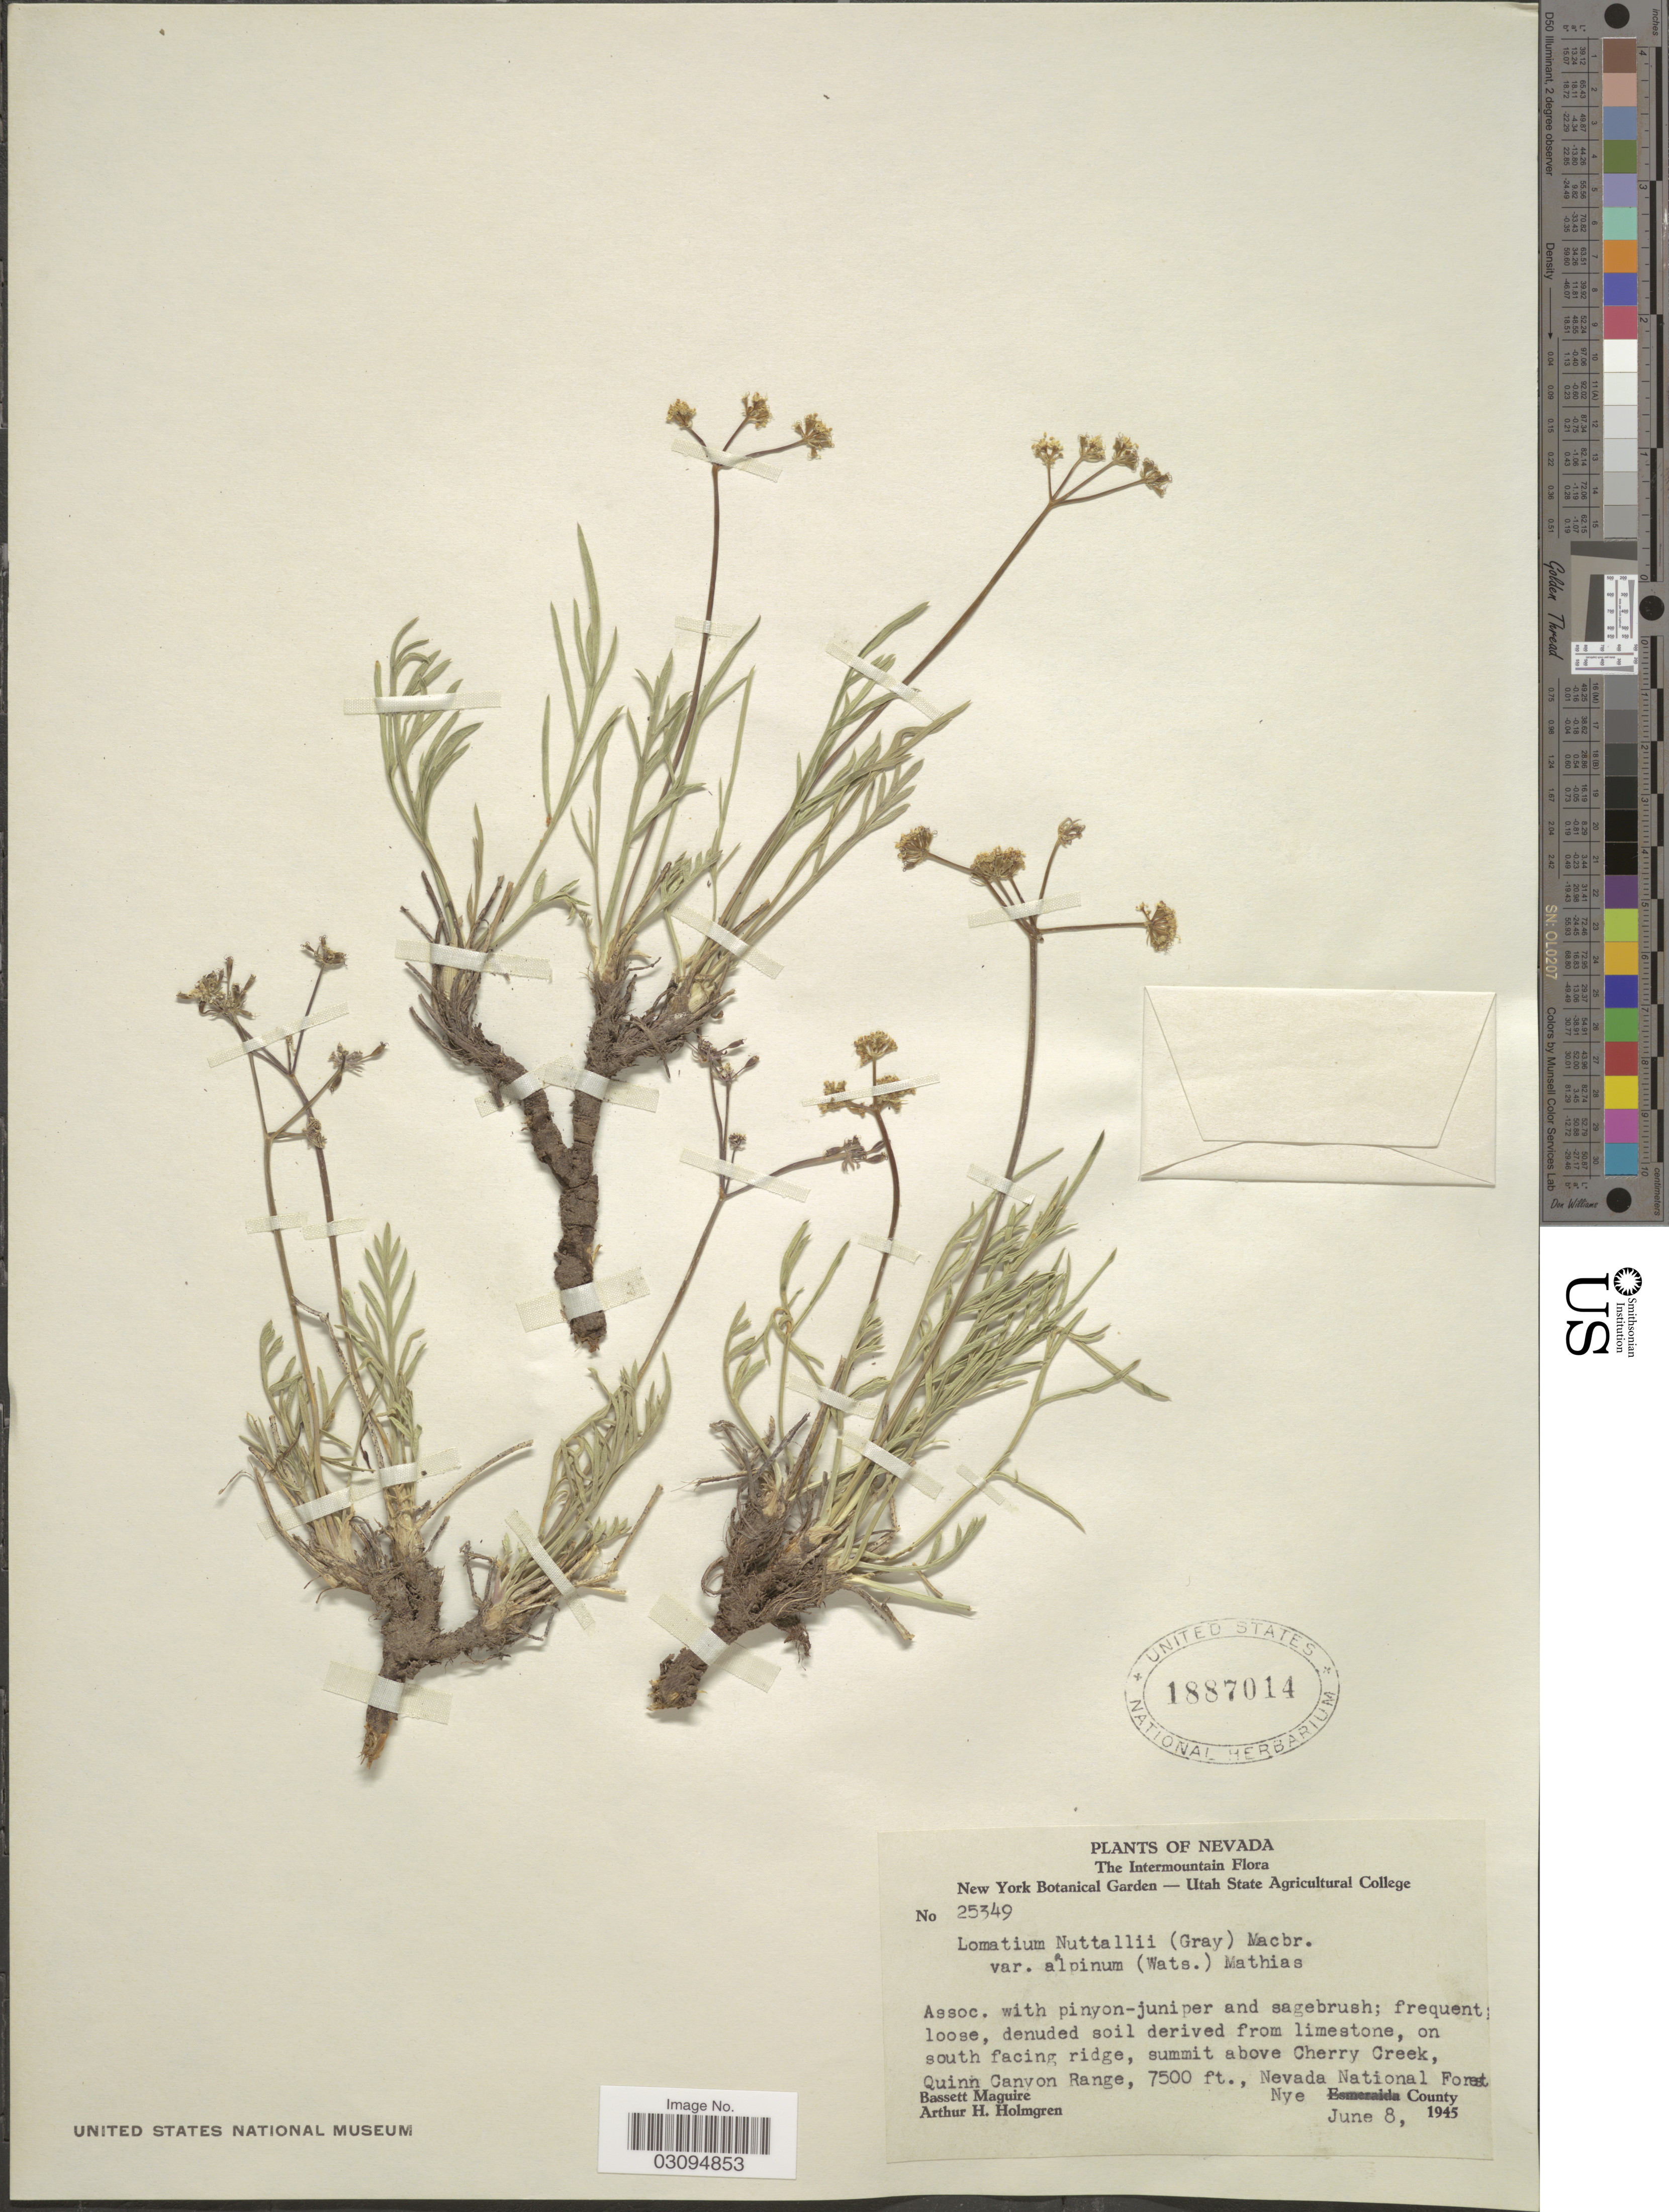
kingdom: Plantae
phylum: Tracheophyta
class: Magnoliopsida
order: Apiales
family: Apiaceae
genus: Lomatium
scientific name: Lomatium nuttallii var. alpinum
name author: (S. Watson) Mathias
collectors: B. Maguire & A. H. Holmgren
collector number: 25349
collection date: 1945-06-08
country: United States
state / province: Nevada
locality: The Intermountain, on south facing ridge, summit above Cherry Creek, Quinn Canyon Range., Nevada National Forest, Nye County.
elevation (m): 2286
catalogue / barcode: US 1887014